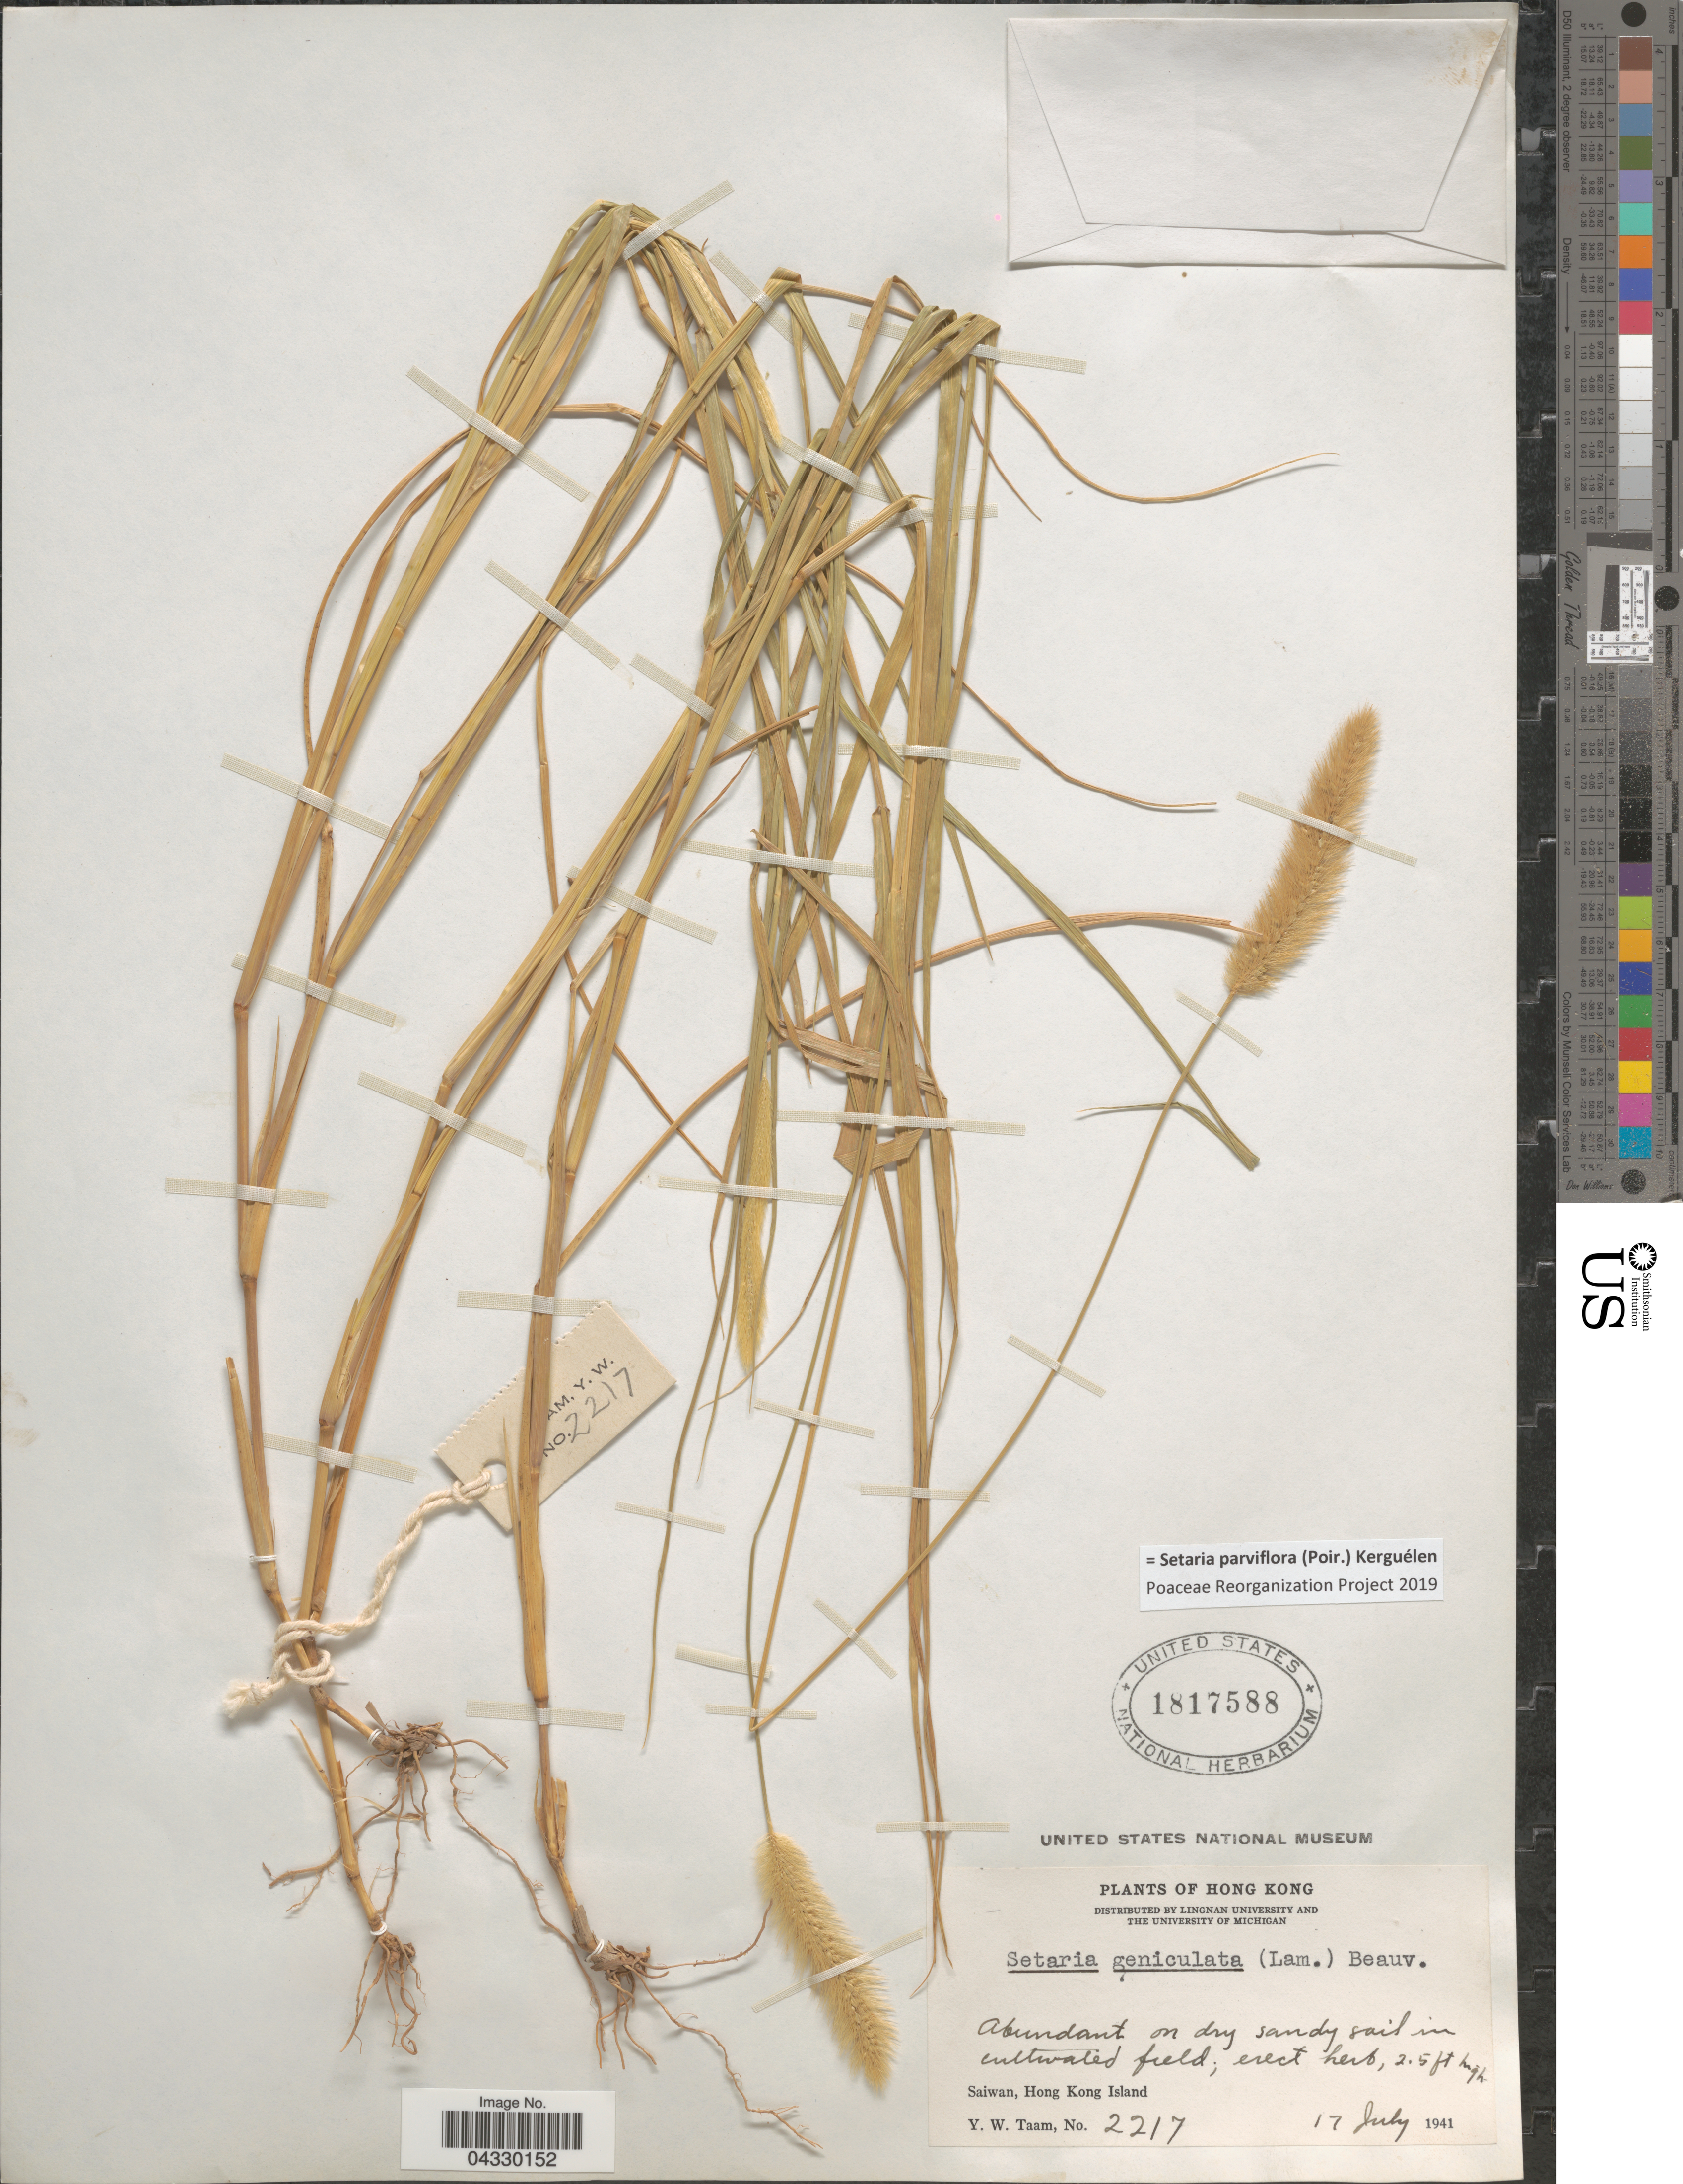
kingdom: Plantae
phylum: Tracheophyta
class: Liliopsida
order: Poales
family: Poaceae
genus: Setaria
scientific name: Setaria parviflora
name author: (Poir.) Kerguélen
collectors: Y. W. Taam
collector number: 2217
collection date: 1941-07-17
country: China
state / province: Hong Kong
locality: Saiwan, Hong Kong Island.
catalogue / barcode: US 1817588